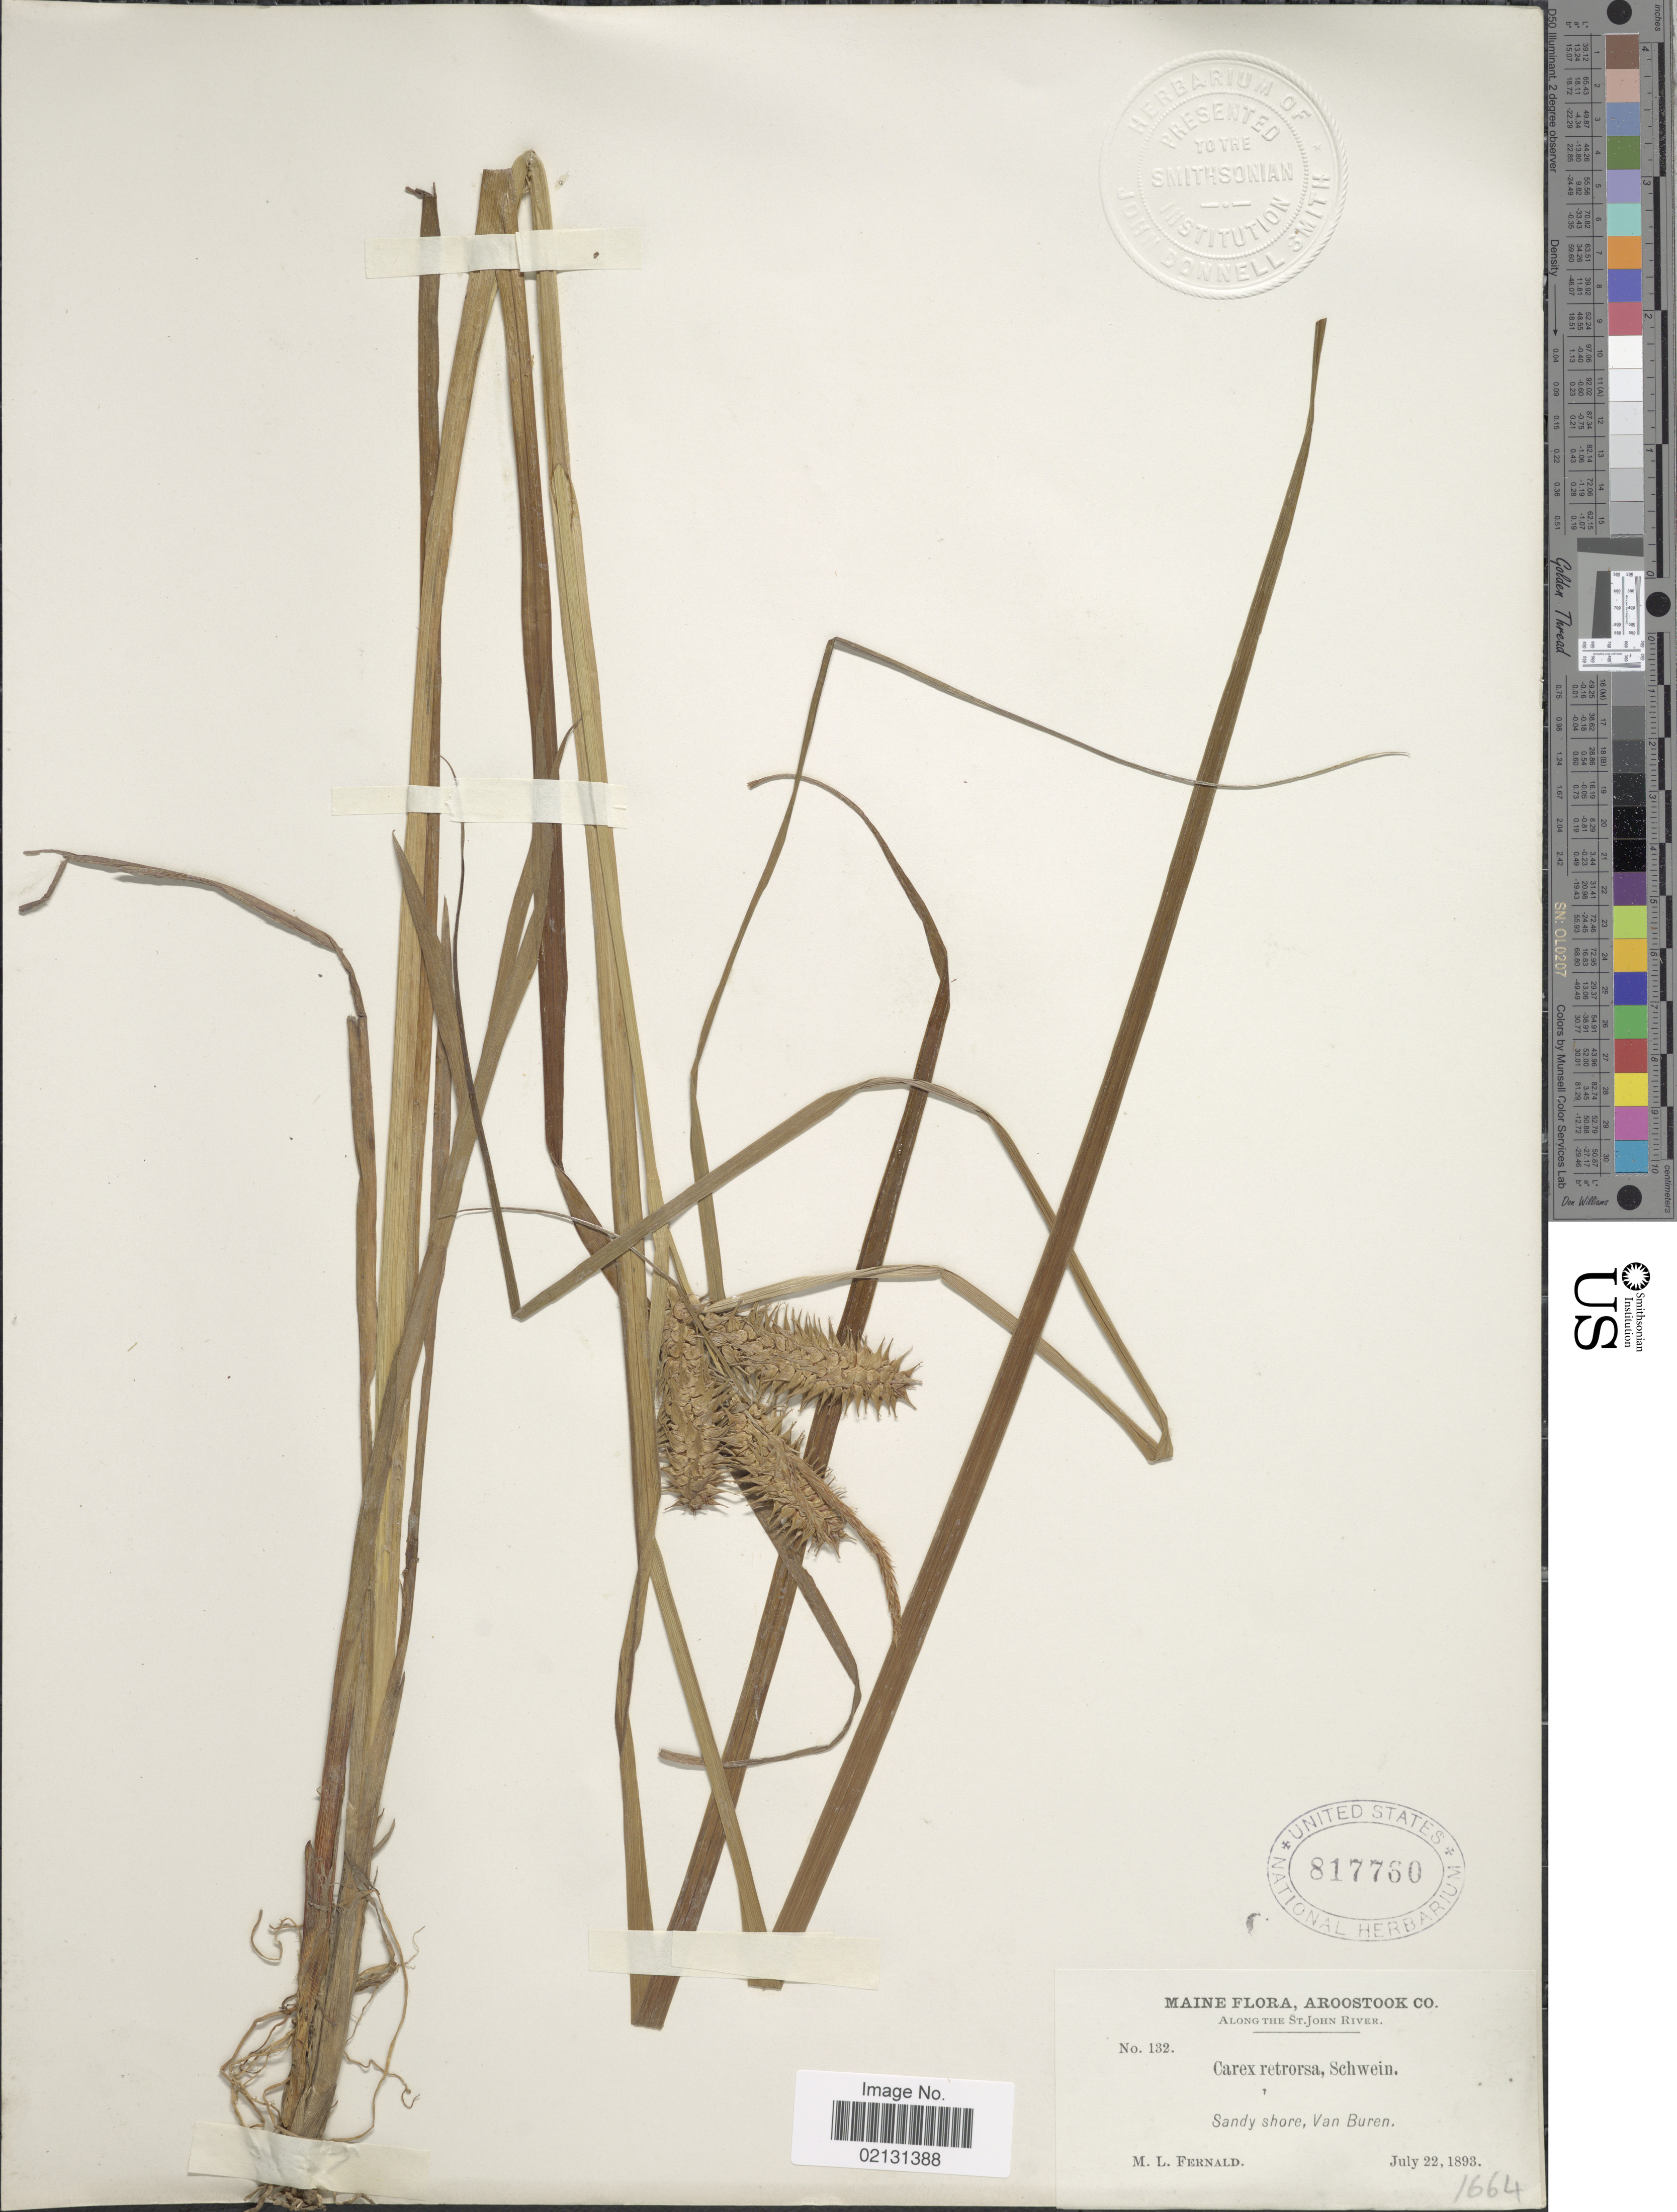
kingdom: Plantae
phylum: Tracheophyta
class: Liliopsida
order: Poales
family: Cyperaceae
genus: Carex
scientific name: Carex retrorsa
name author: Schwein.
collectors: M. L. Fernald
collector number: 132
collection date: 1893-07-22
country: United States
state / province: Maine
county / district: Aroostook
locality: Aroostook Co, Along The St. John River, Sandy shore, Van Buren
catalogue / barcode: US 817760